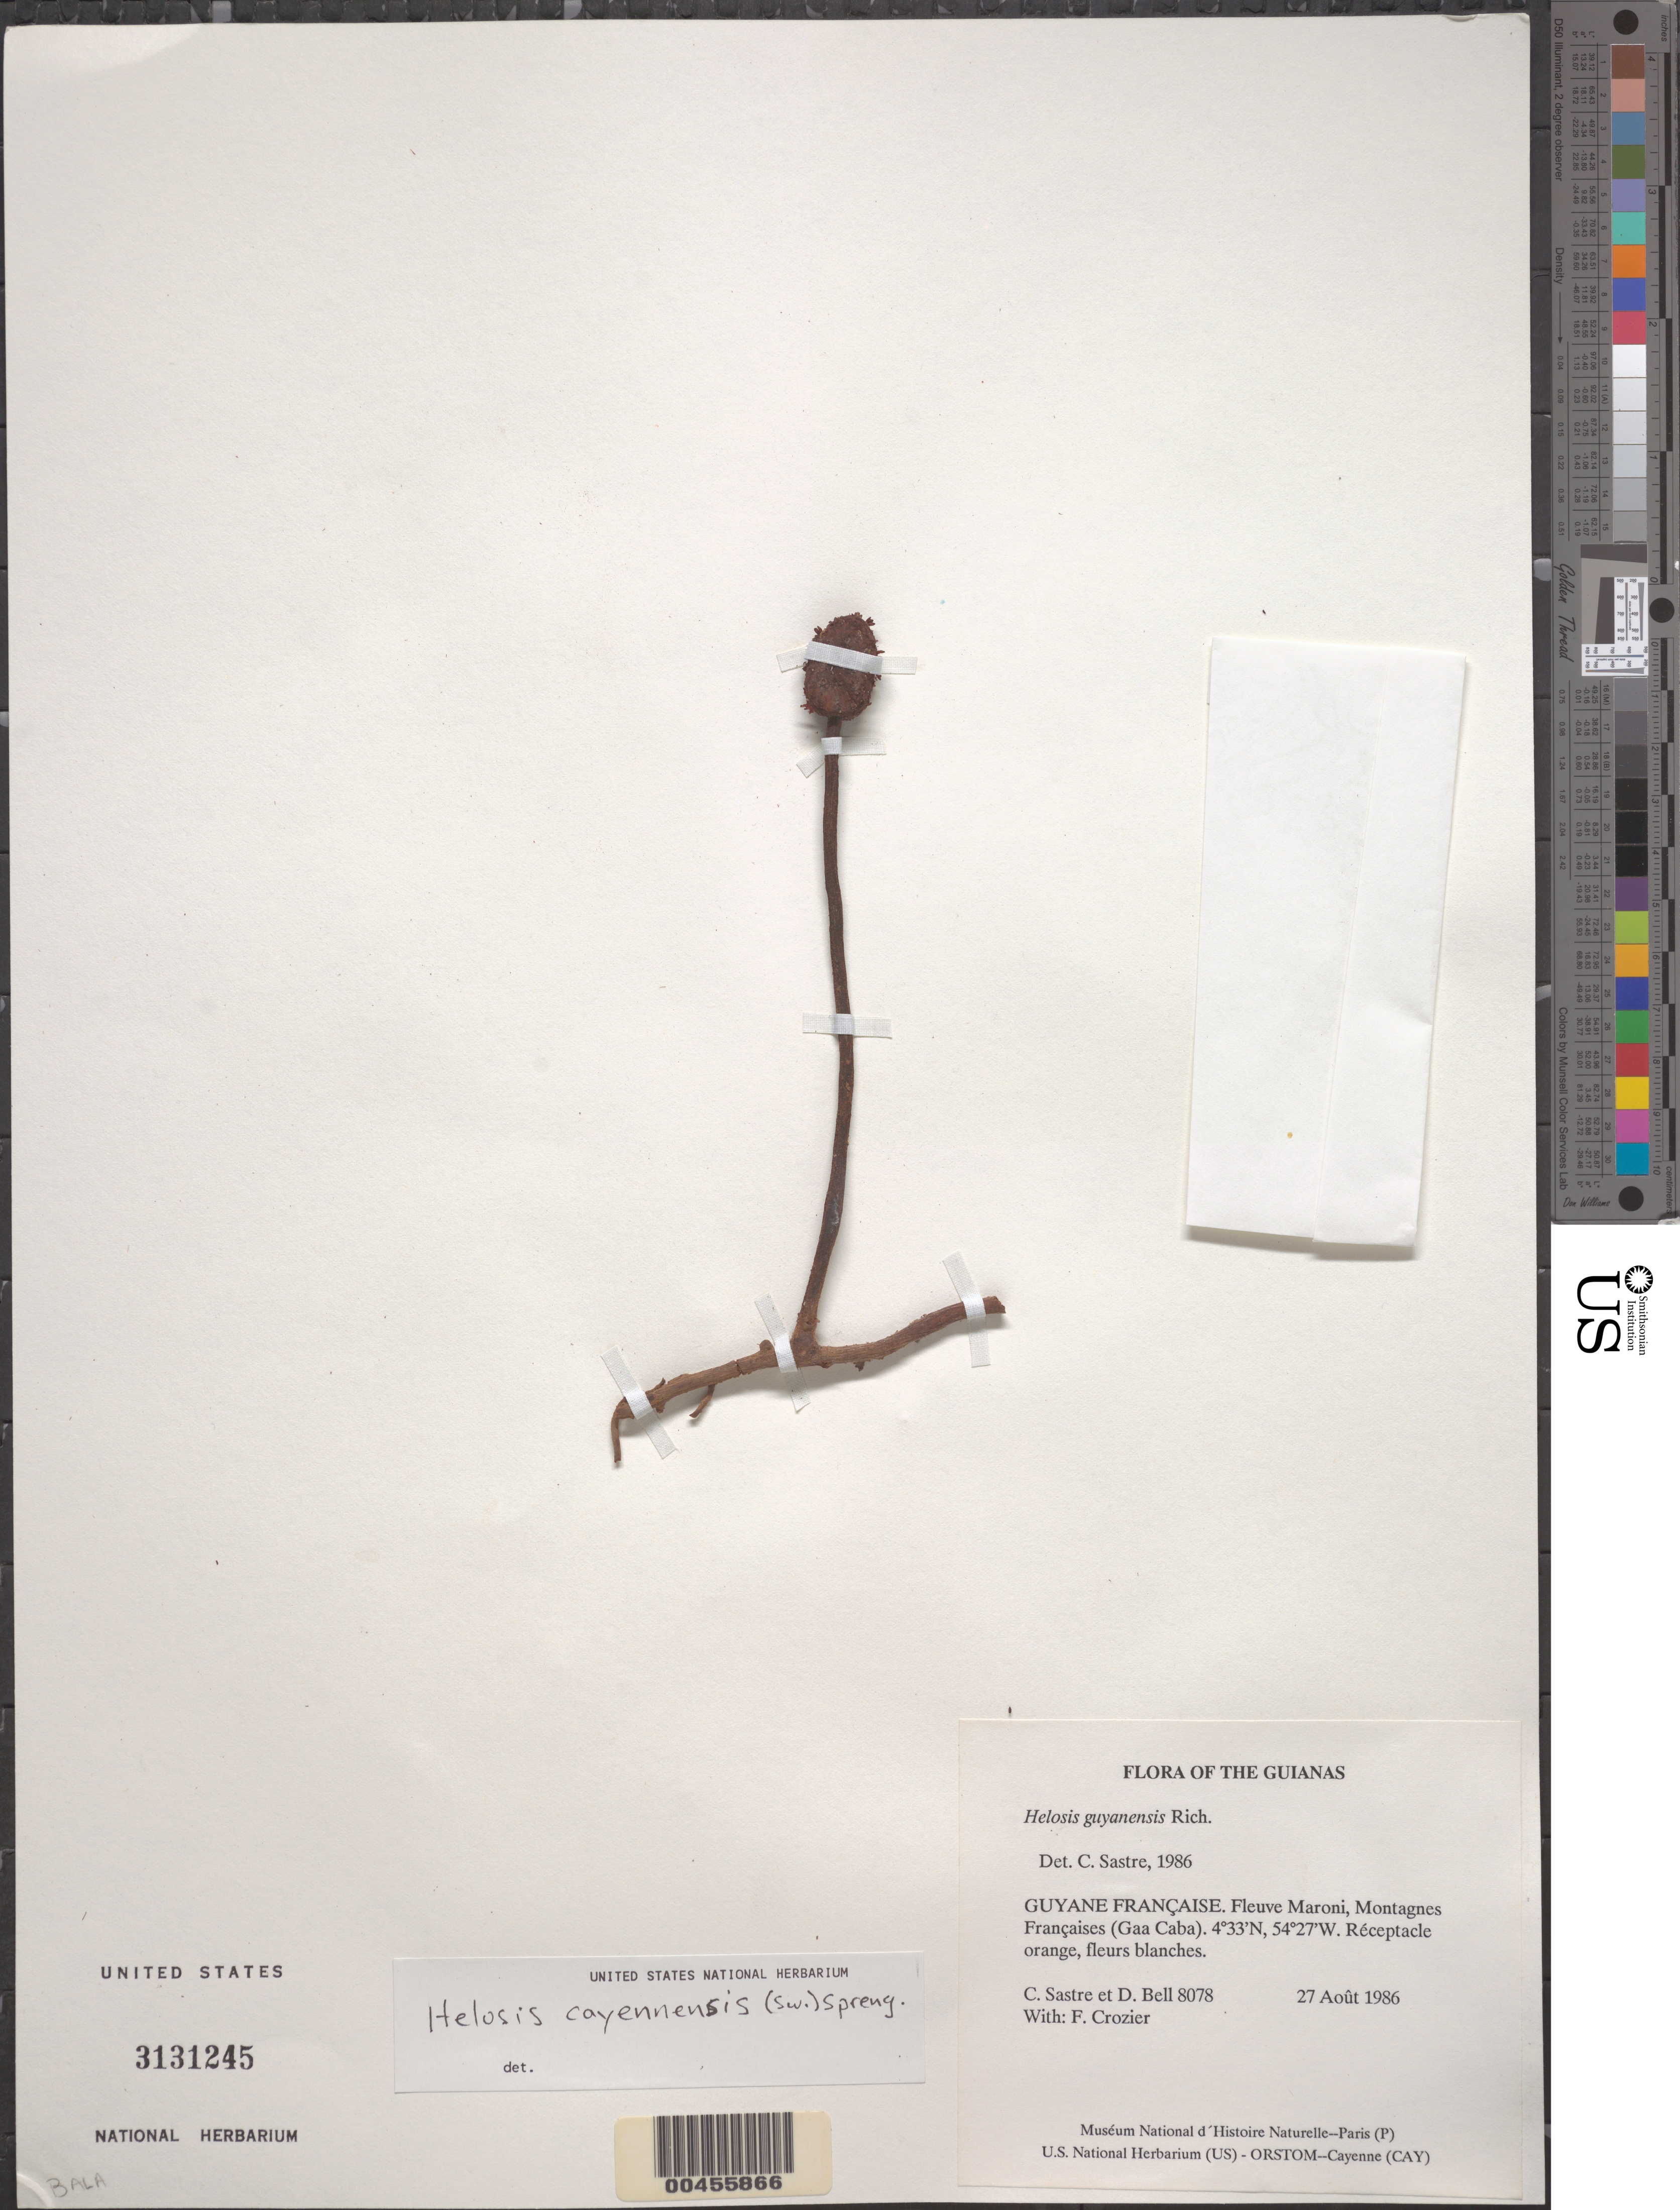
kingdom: Plantae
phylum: Tracheophyta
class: Magnoliopsida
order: Santalales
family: Balanophoraceae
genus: Helosis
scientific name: Helosis cayennensis var. cayennensis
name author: (Sw.) Spreng.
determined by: Sastre, C. H. L.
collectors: C. H. L. Sastre, D. A. Bell & F. Crozier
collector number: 8078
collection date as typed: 27 August 1986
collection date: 1986-08-27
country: French Guiana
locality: Fleuve Maroni, Montagnes Françaises (Gaa Caba)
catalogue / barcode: US 3131245